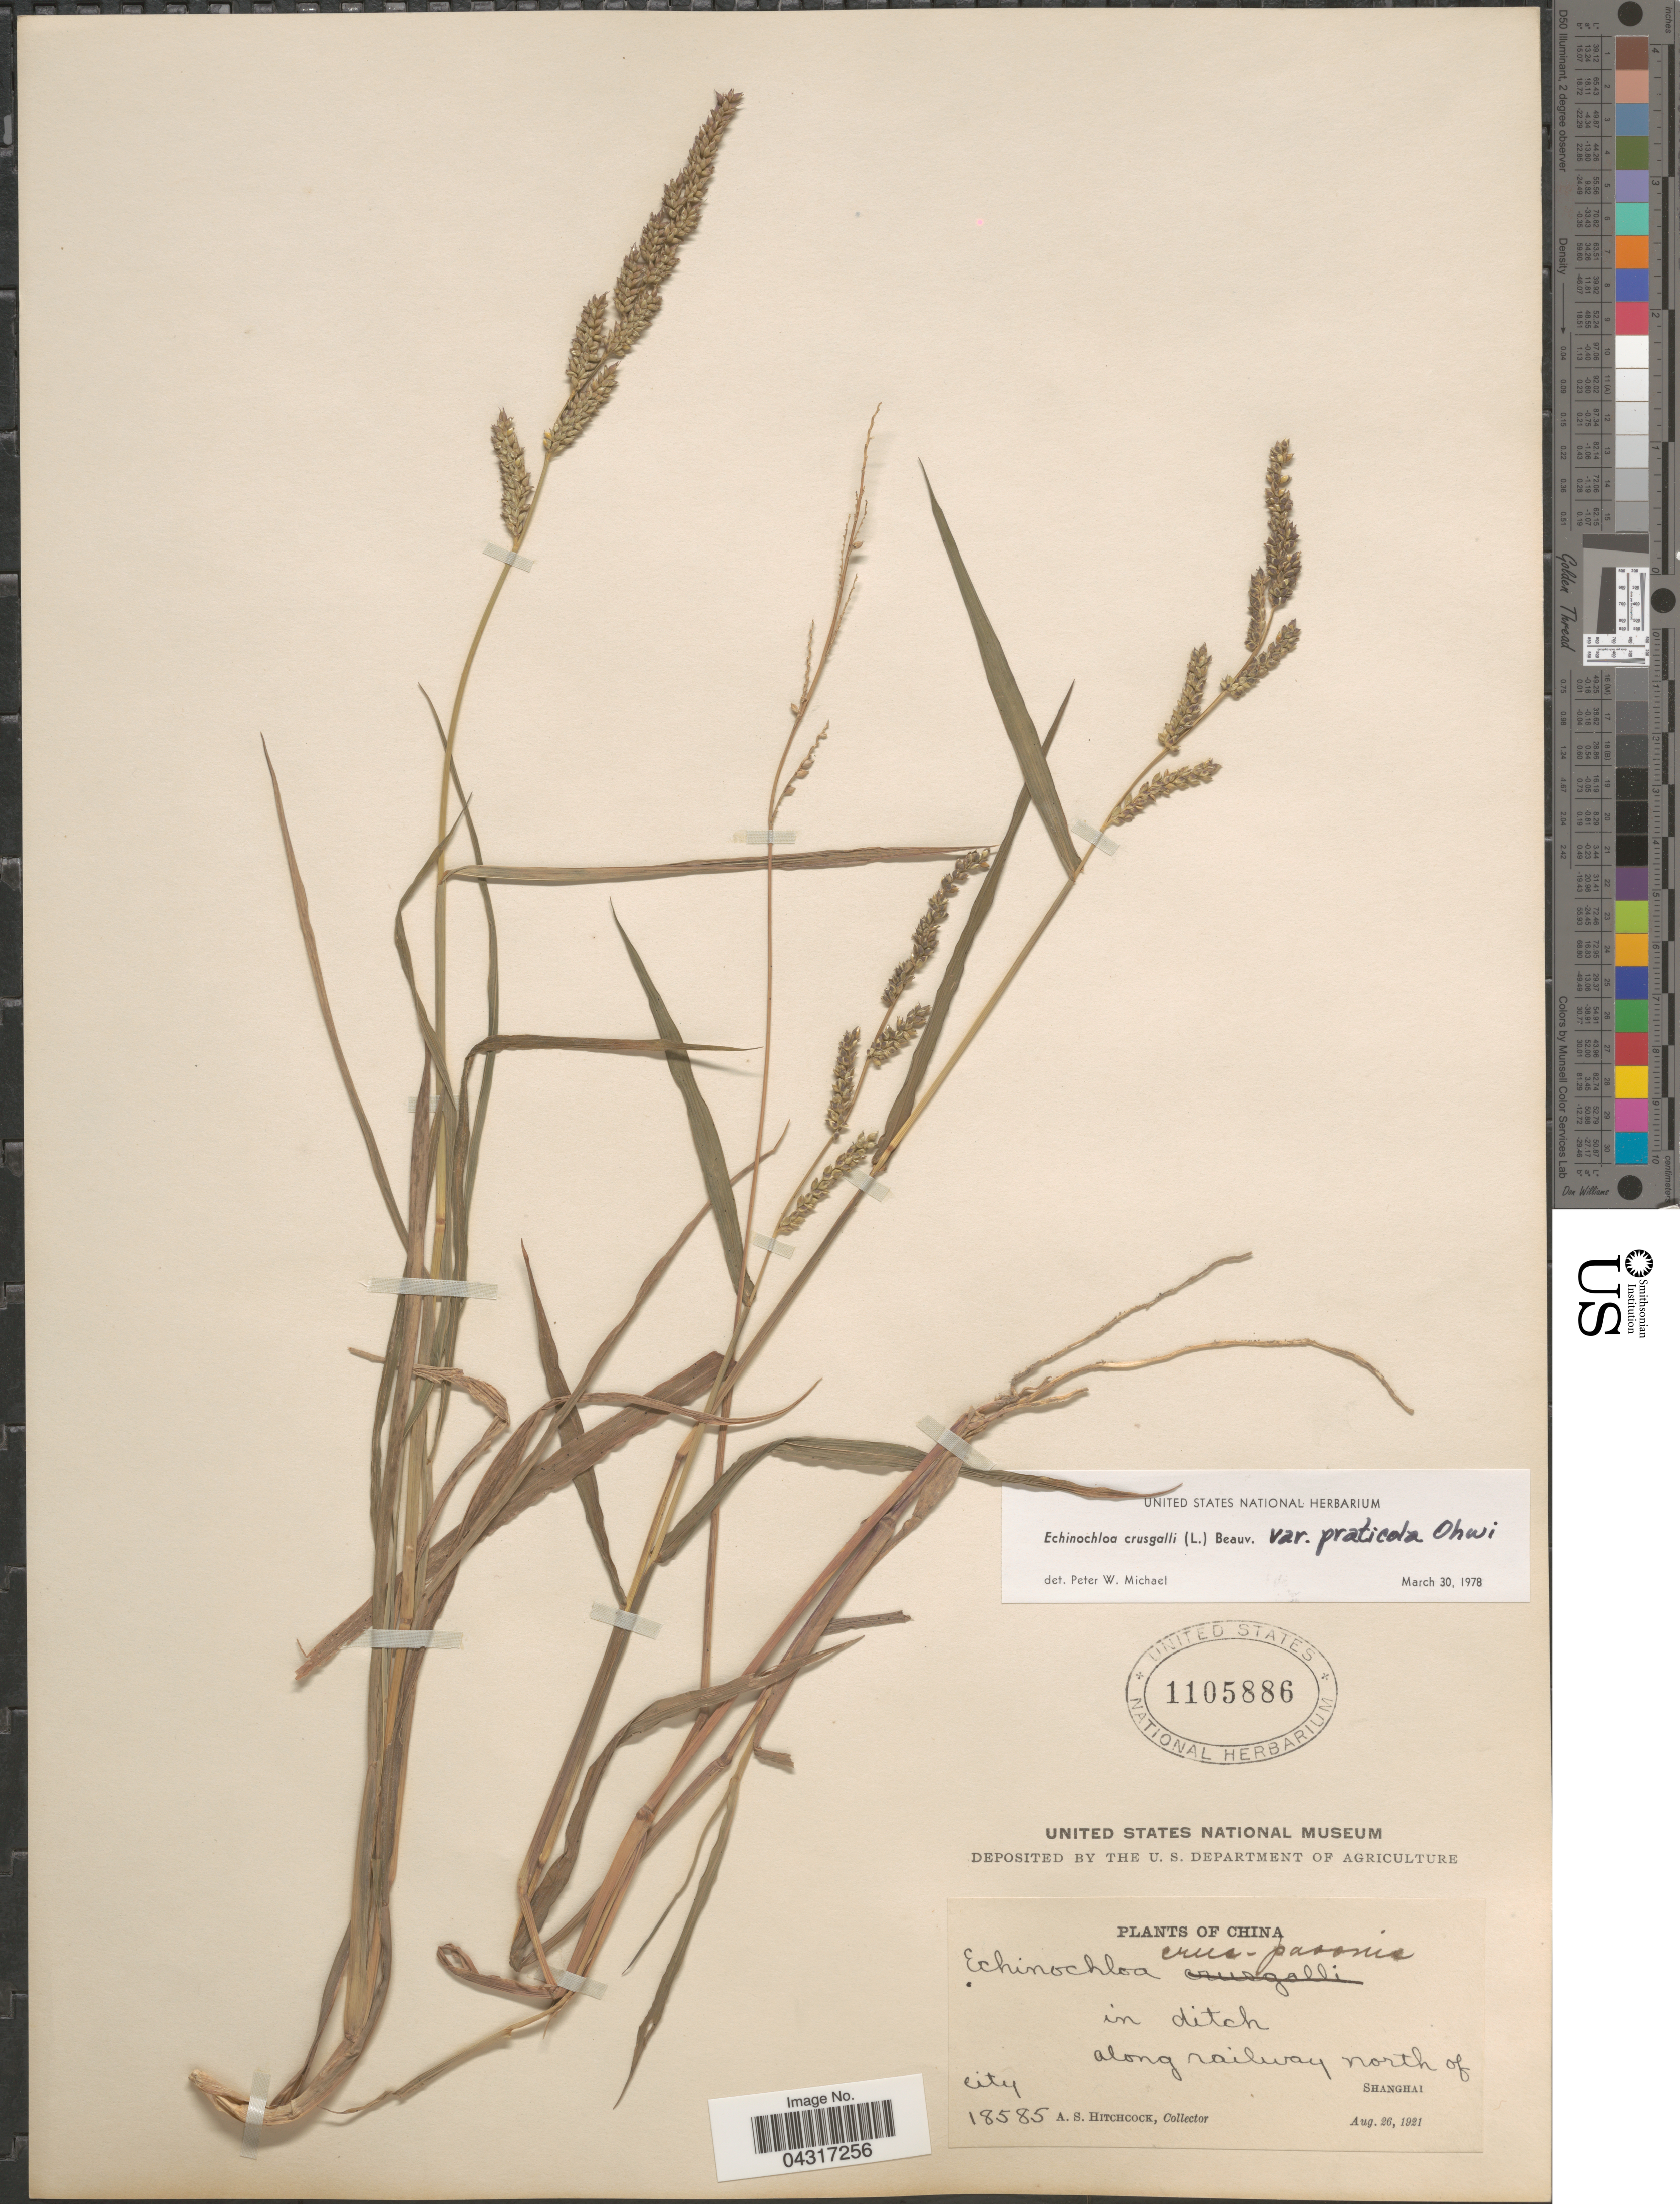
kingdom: Plantae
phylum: Tracheophyta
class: Liliopsida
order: Poales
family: Poaceae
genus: Echinochloa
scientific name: Echinochloa crus-galli var. praticola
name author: Ohwi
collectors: A. S. Hitchcock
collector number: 18585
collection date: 1921-08-26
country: China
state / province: Shanghai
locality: In ditch along railway north of city. Shanghai.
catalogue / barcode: US 1105886